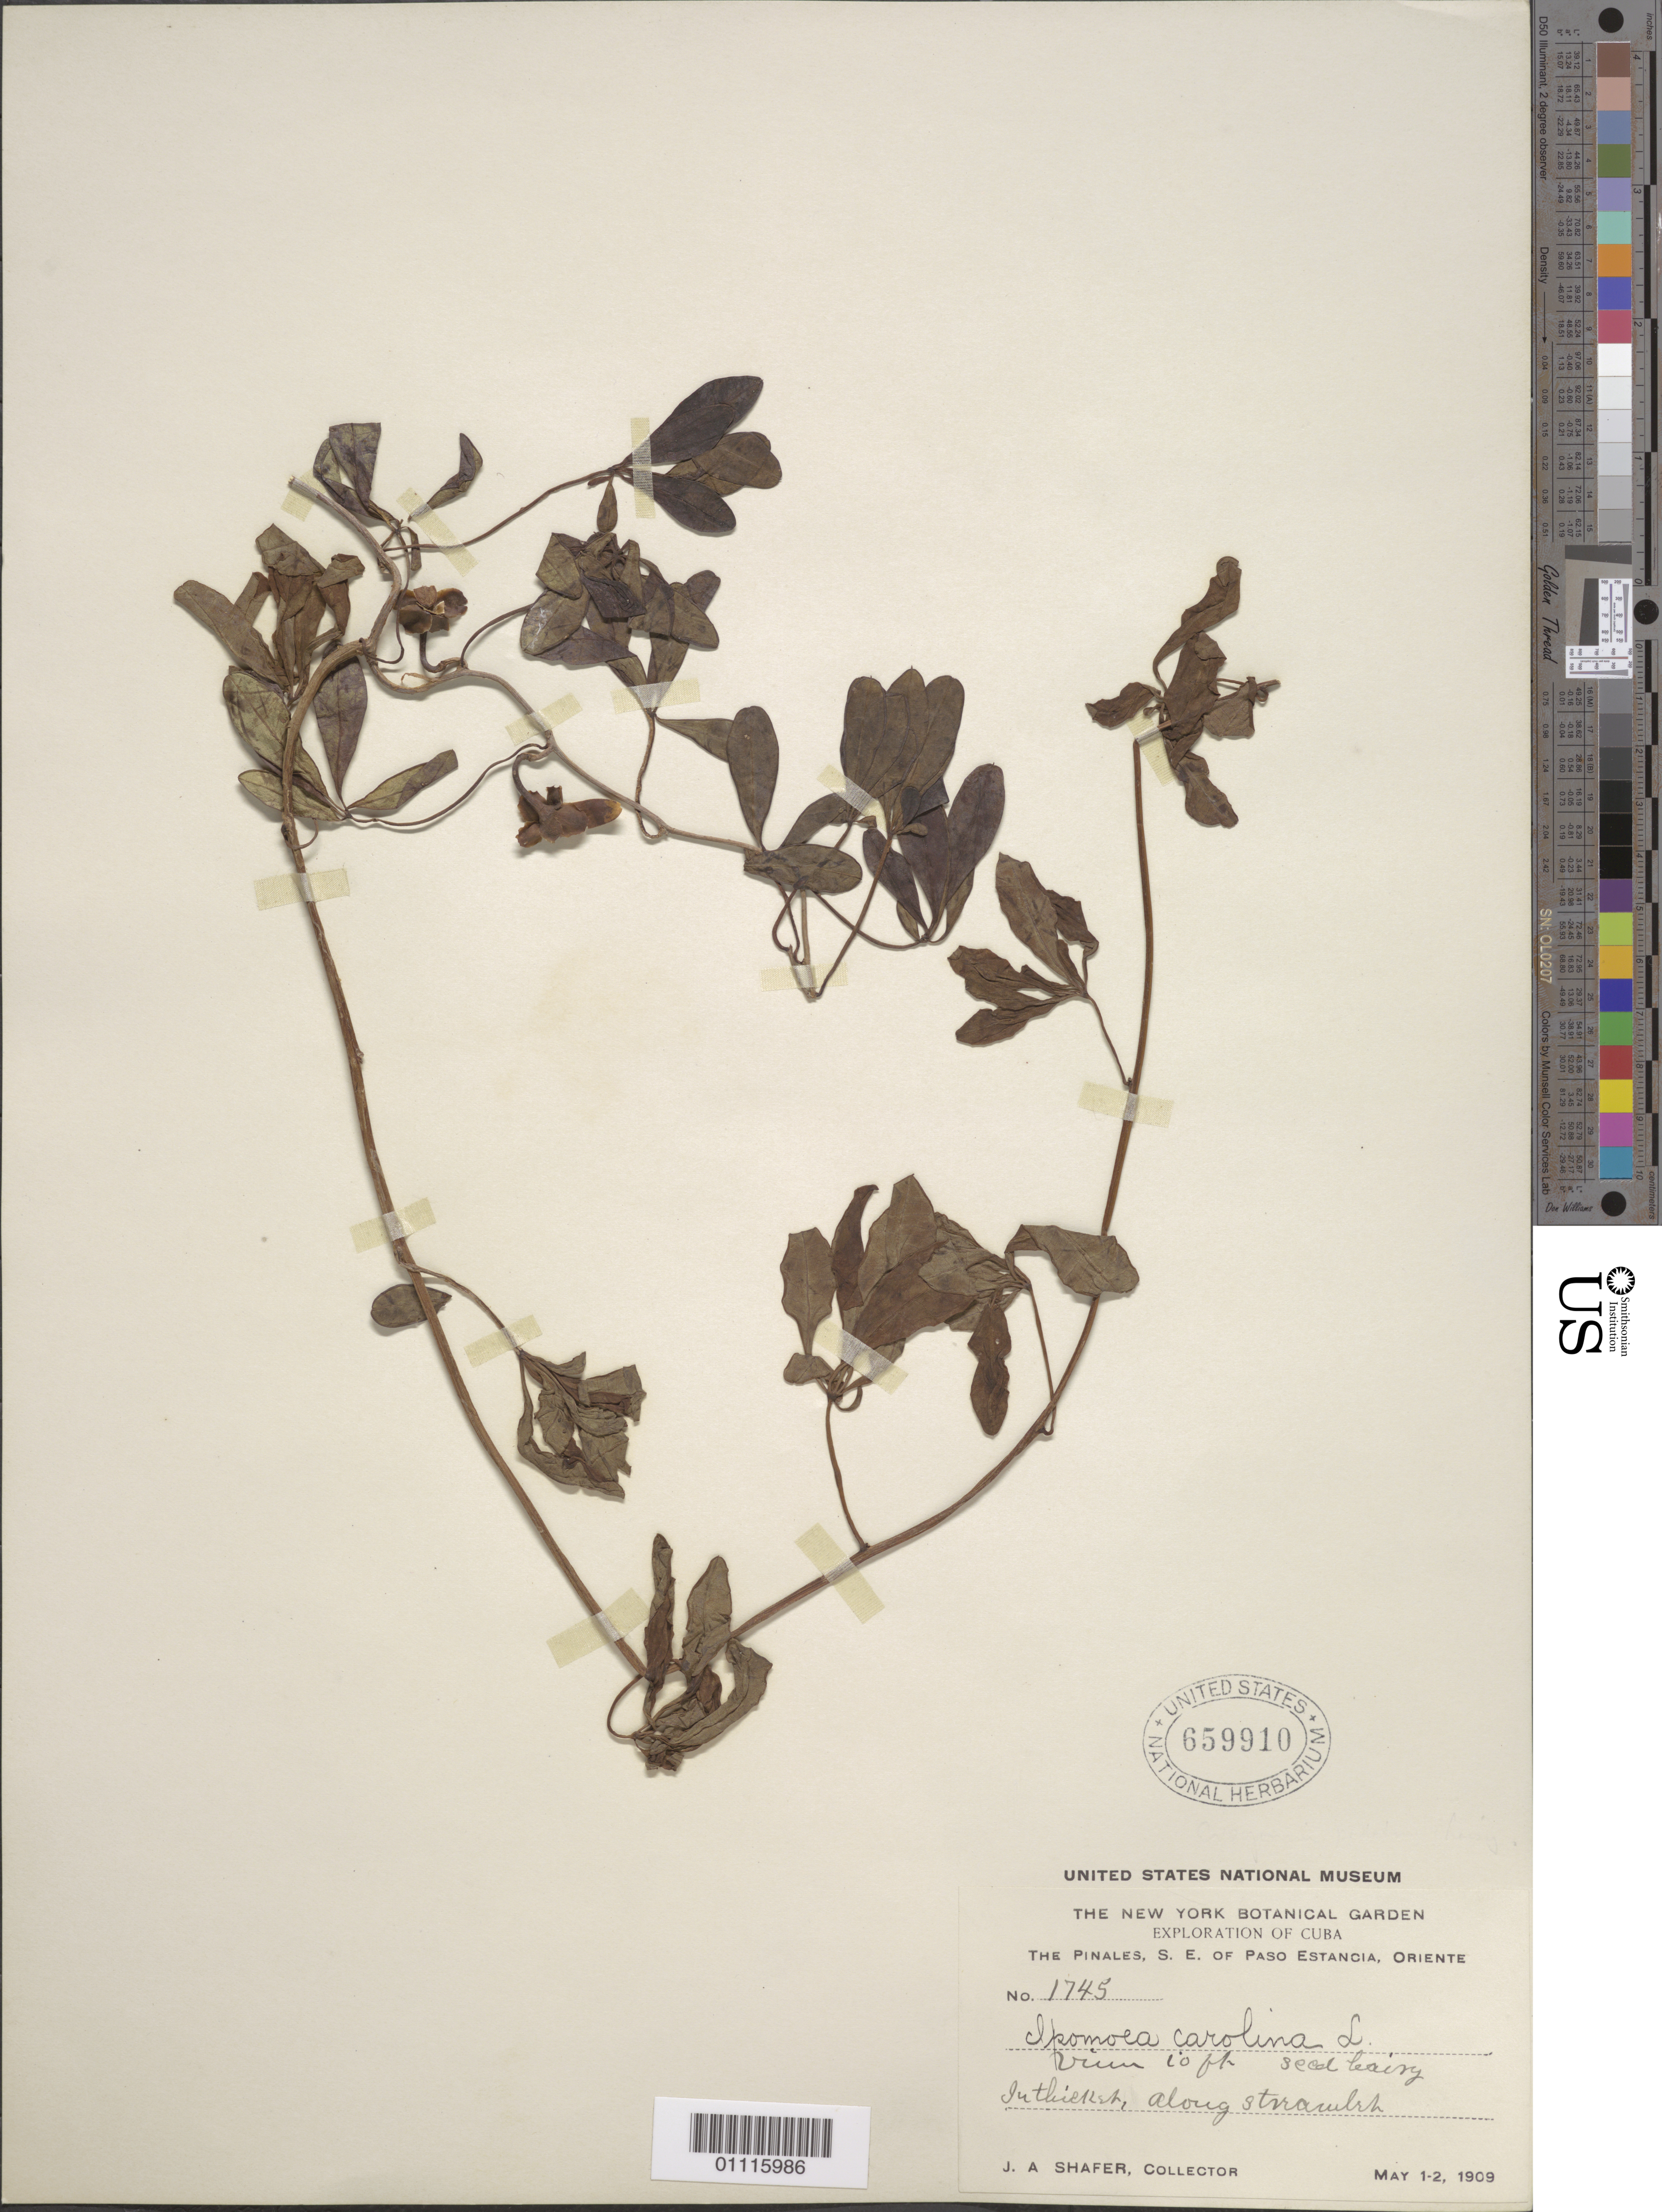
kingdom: Plantae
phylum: Tracheophyta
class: Magnoliopsida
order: Solanales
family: Convolvulaceae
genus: Ipomoea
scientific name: Ipomoea carolina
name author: L.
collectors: J. A. Shafer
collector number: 1745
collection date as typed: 01 May 1909 to 02 May 1909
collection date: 1909-05-01/1909-05-02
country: Cuba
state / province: Holguín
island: Cuba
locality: The Pinales, S E of Paso Estancia In thickets, along streamlet.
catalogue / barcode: US 659910